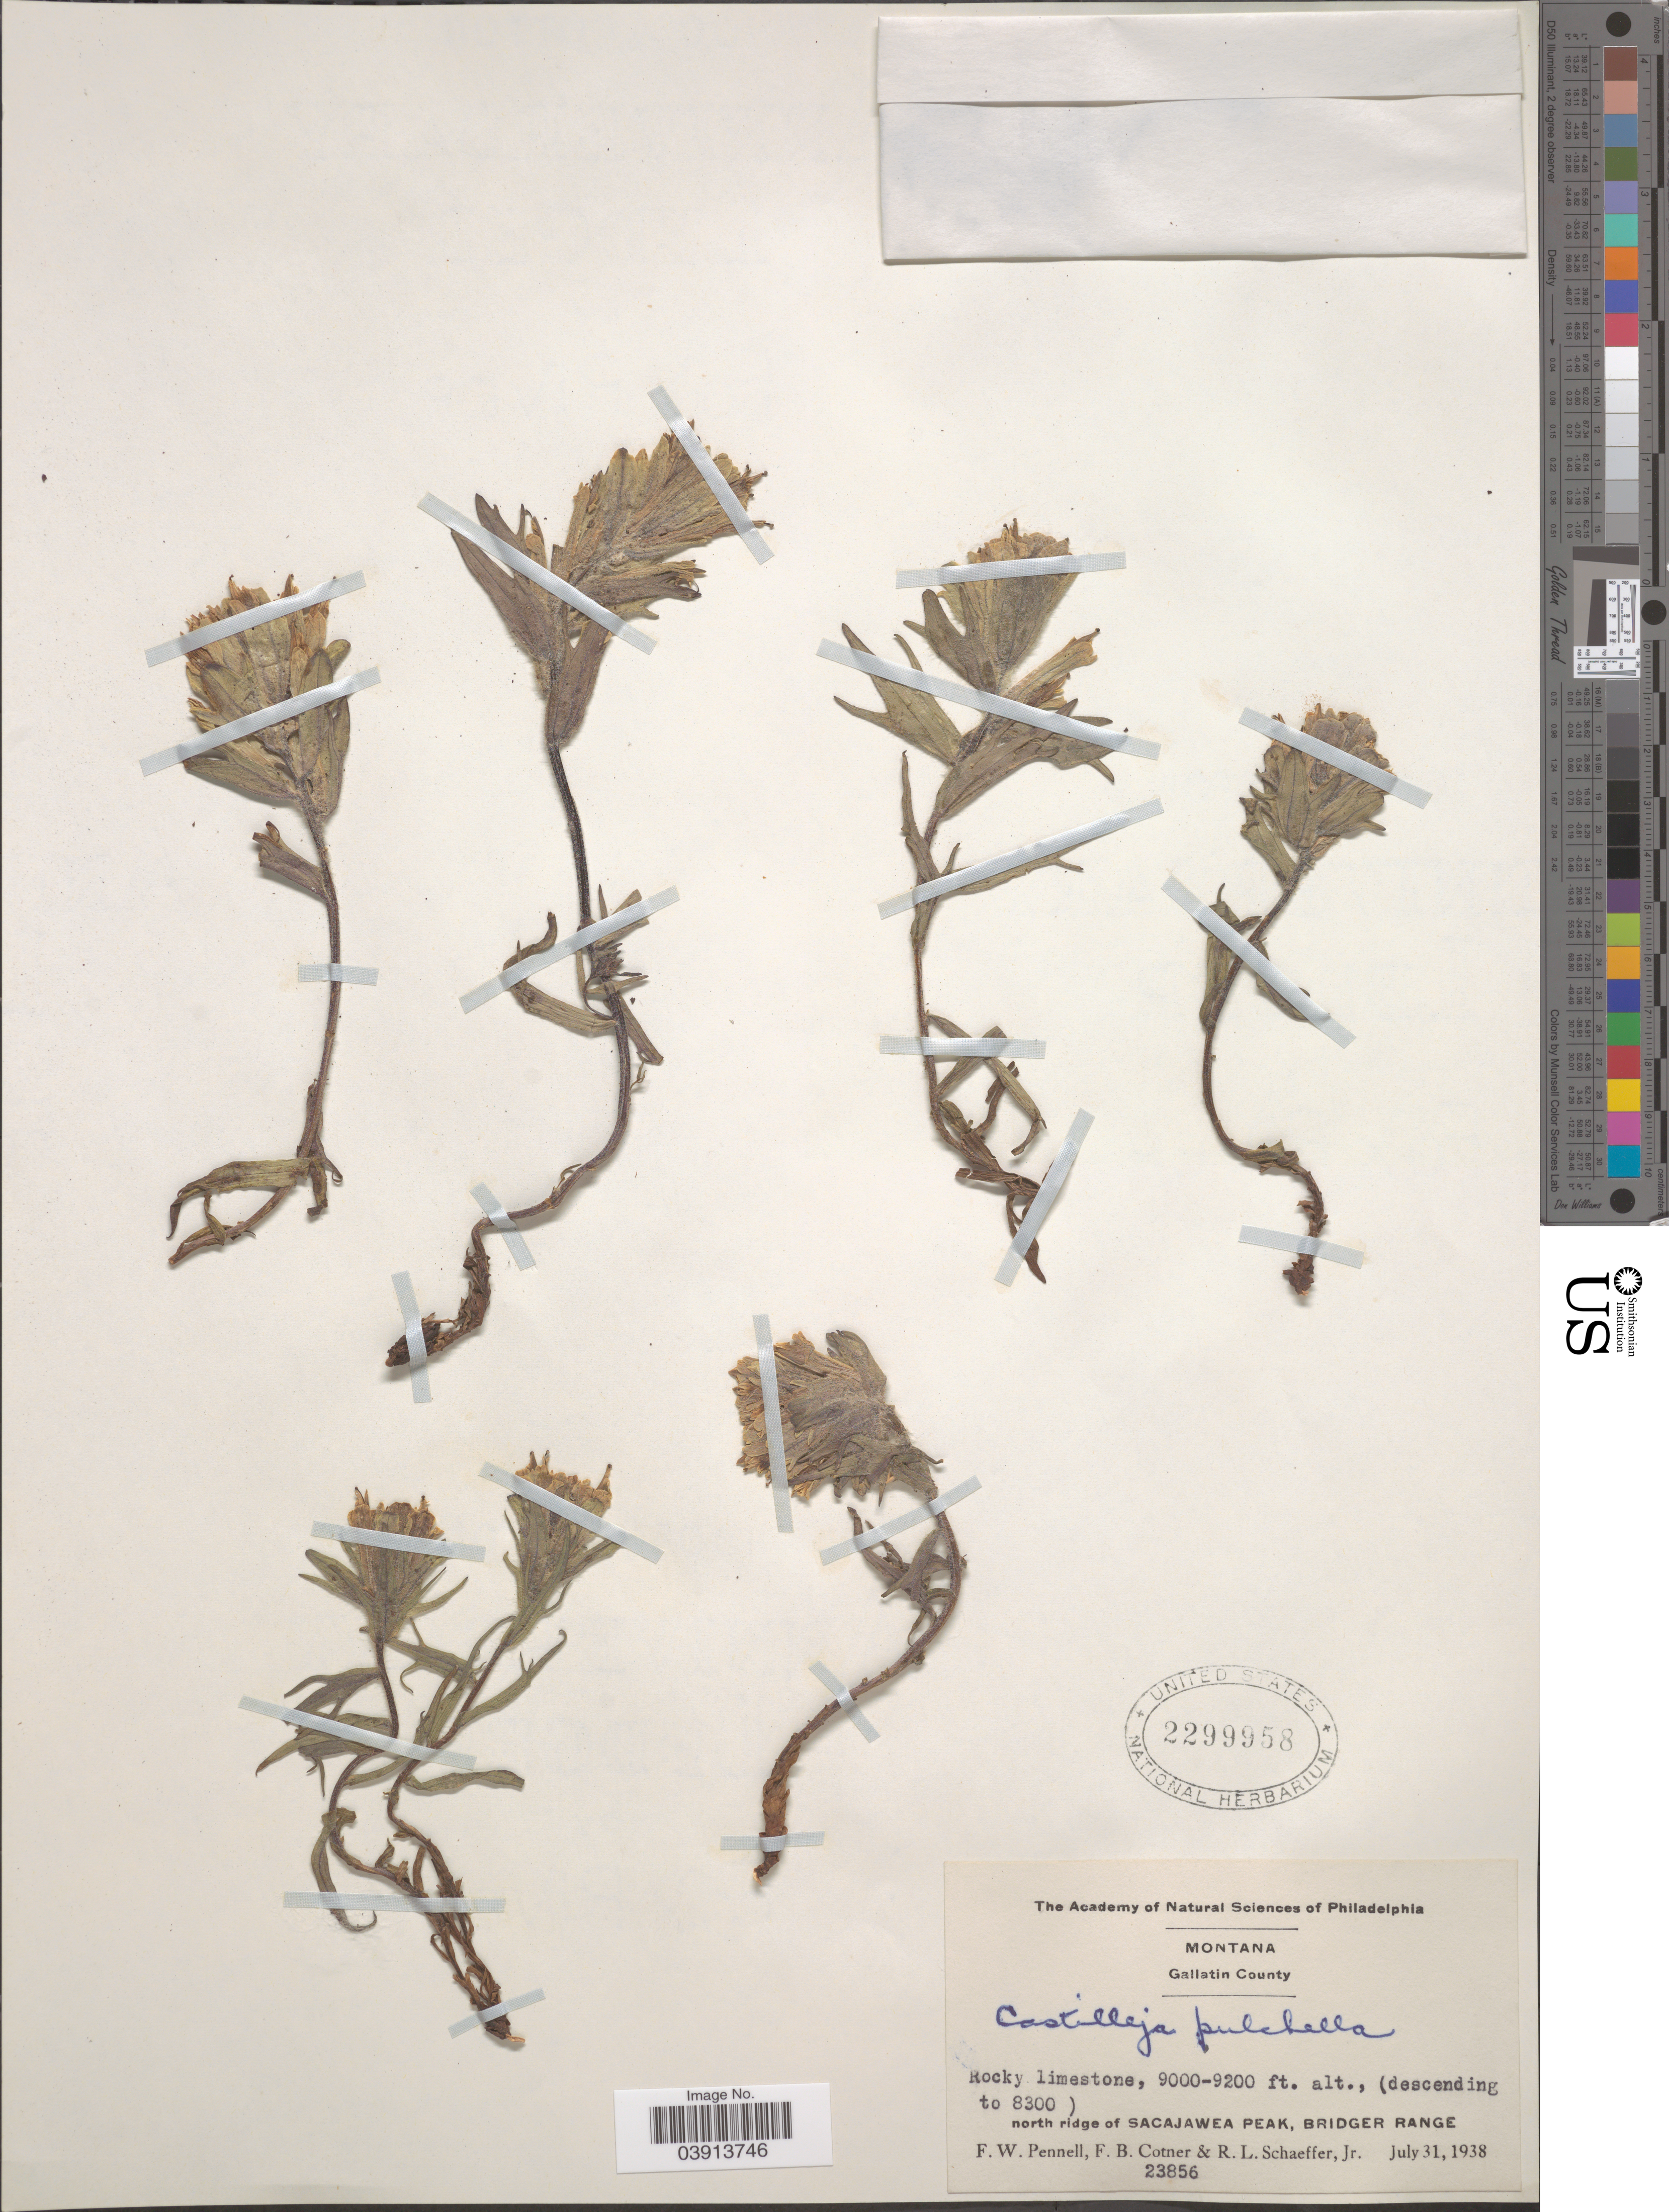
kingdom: Plantae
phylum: Tracheophyta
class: Magnoliopsida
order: Lamiales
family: Orobanchaceae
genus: Castilleja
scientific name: Castilleja pulchella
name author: Rydb.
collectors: F. W. Pennell, F. Cotner & R. L. Schaeffer Jr.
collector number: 23856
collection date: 1938-07-31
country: United States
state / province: Montana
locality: Gallatin County. North ridge of Sacajawea Peak, Bridger Range.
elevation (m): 2743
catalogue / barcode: US 2299958